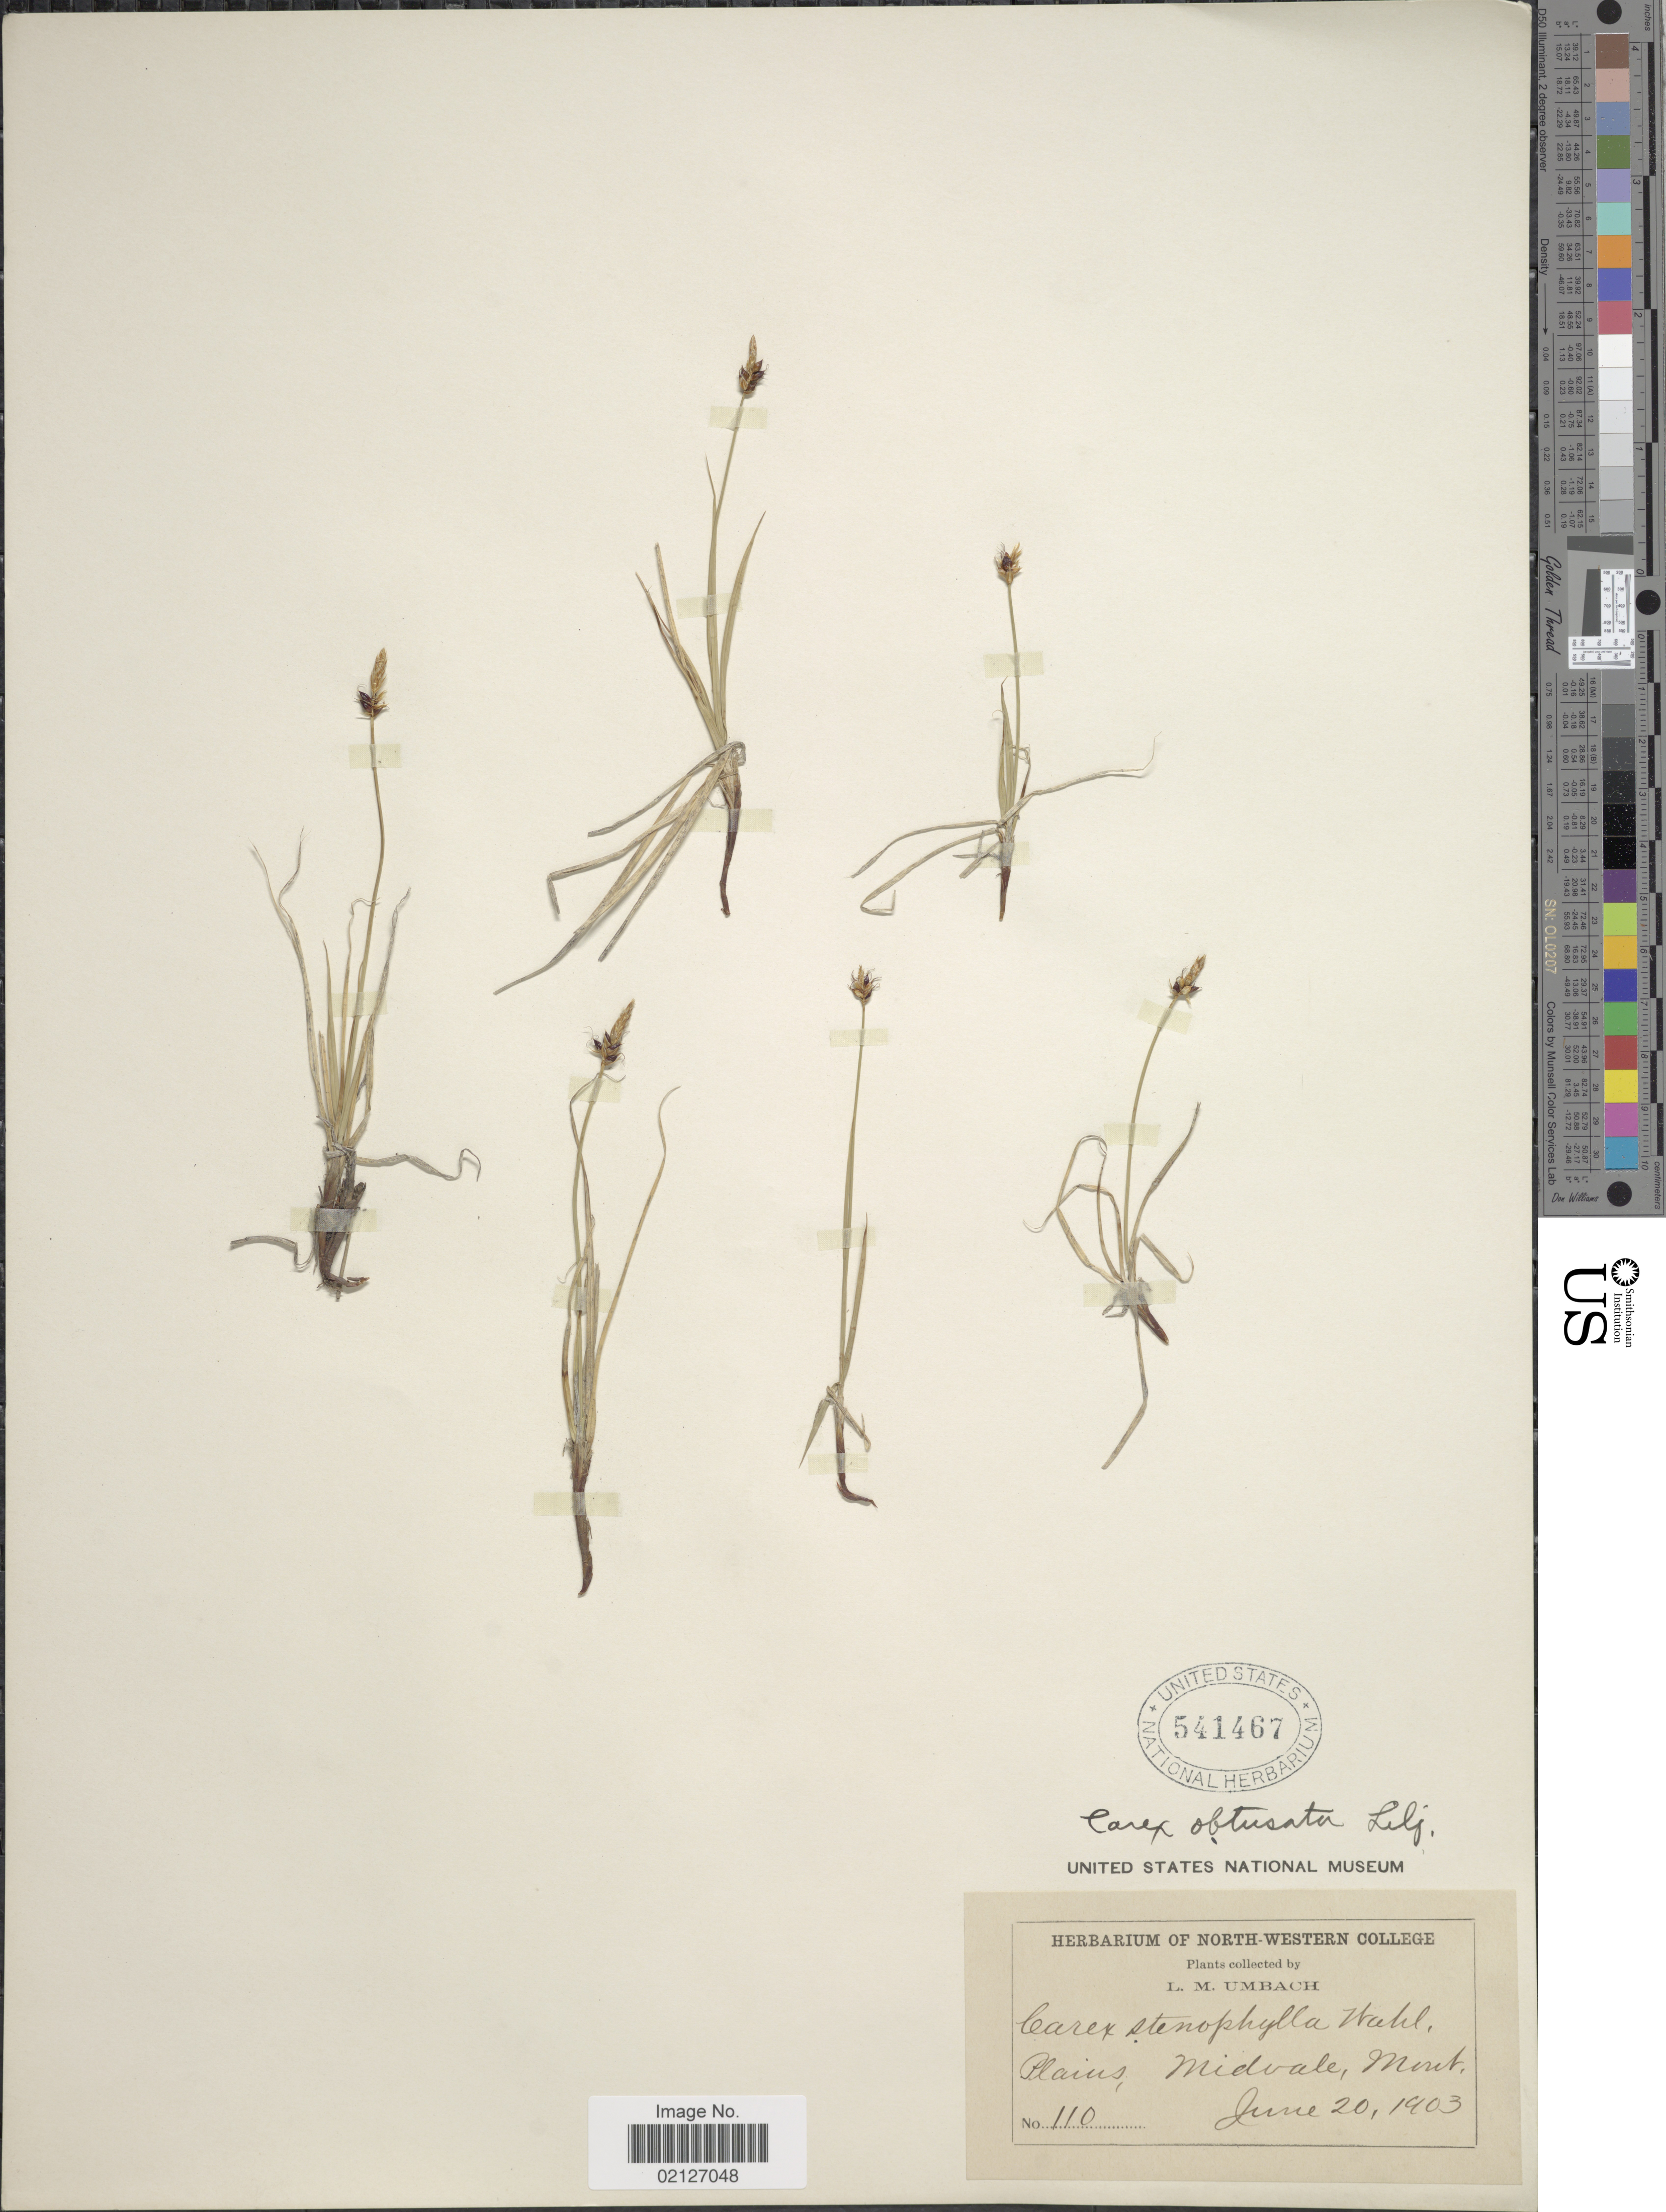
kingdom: Plantae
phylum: Tracheophyta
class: Liliopsida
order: Poales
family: Cyperaceae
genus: Carex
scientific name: Carex obtusata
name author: Lilj.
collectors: L. M. Umbach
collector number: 110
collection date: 1903-06-20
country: United States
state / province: Montana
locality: Plains, Midvale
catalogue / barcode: US 541467